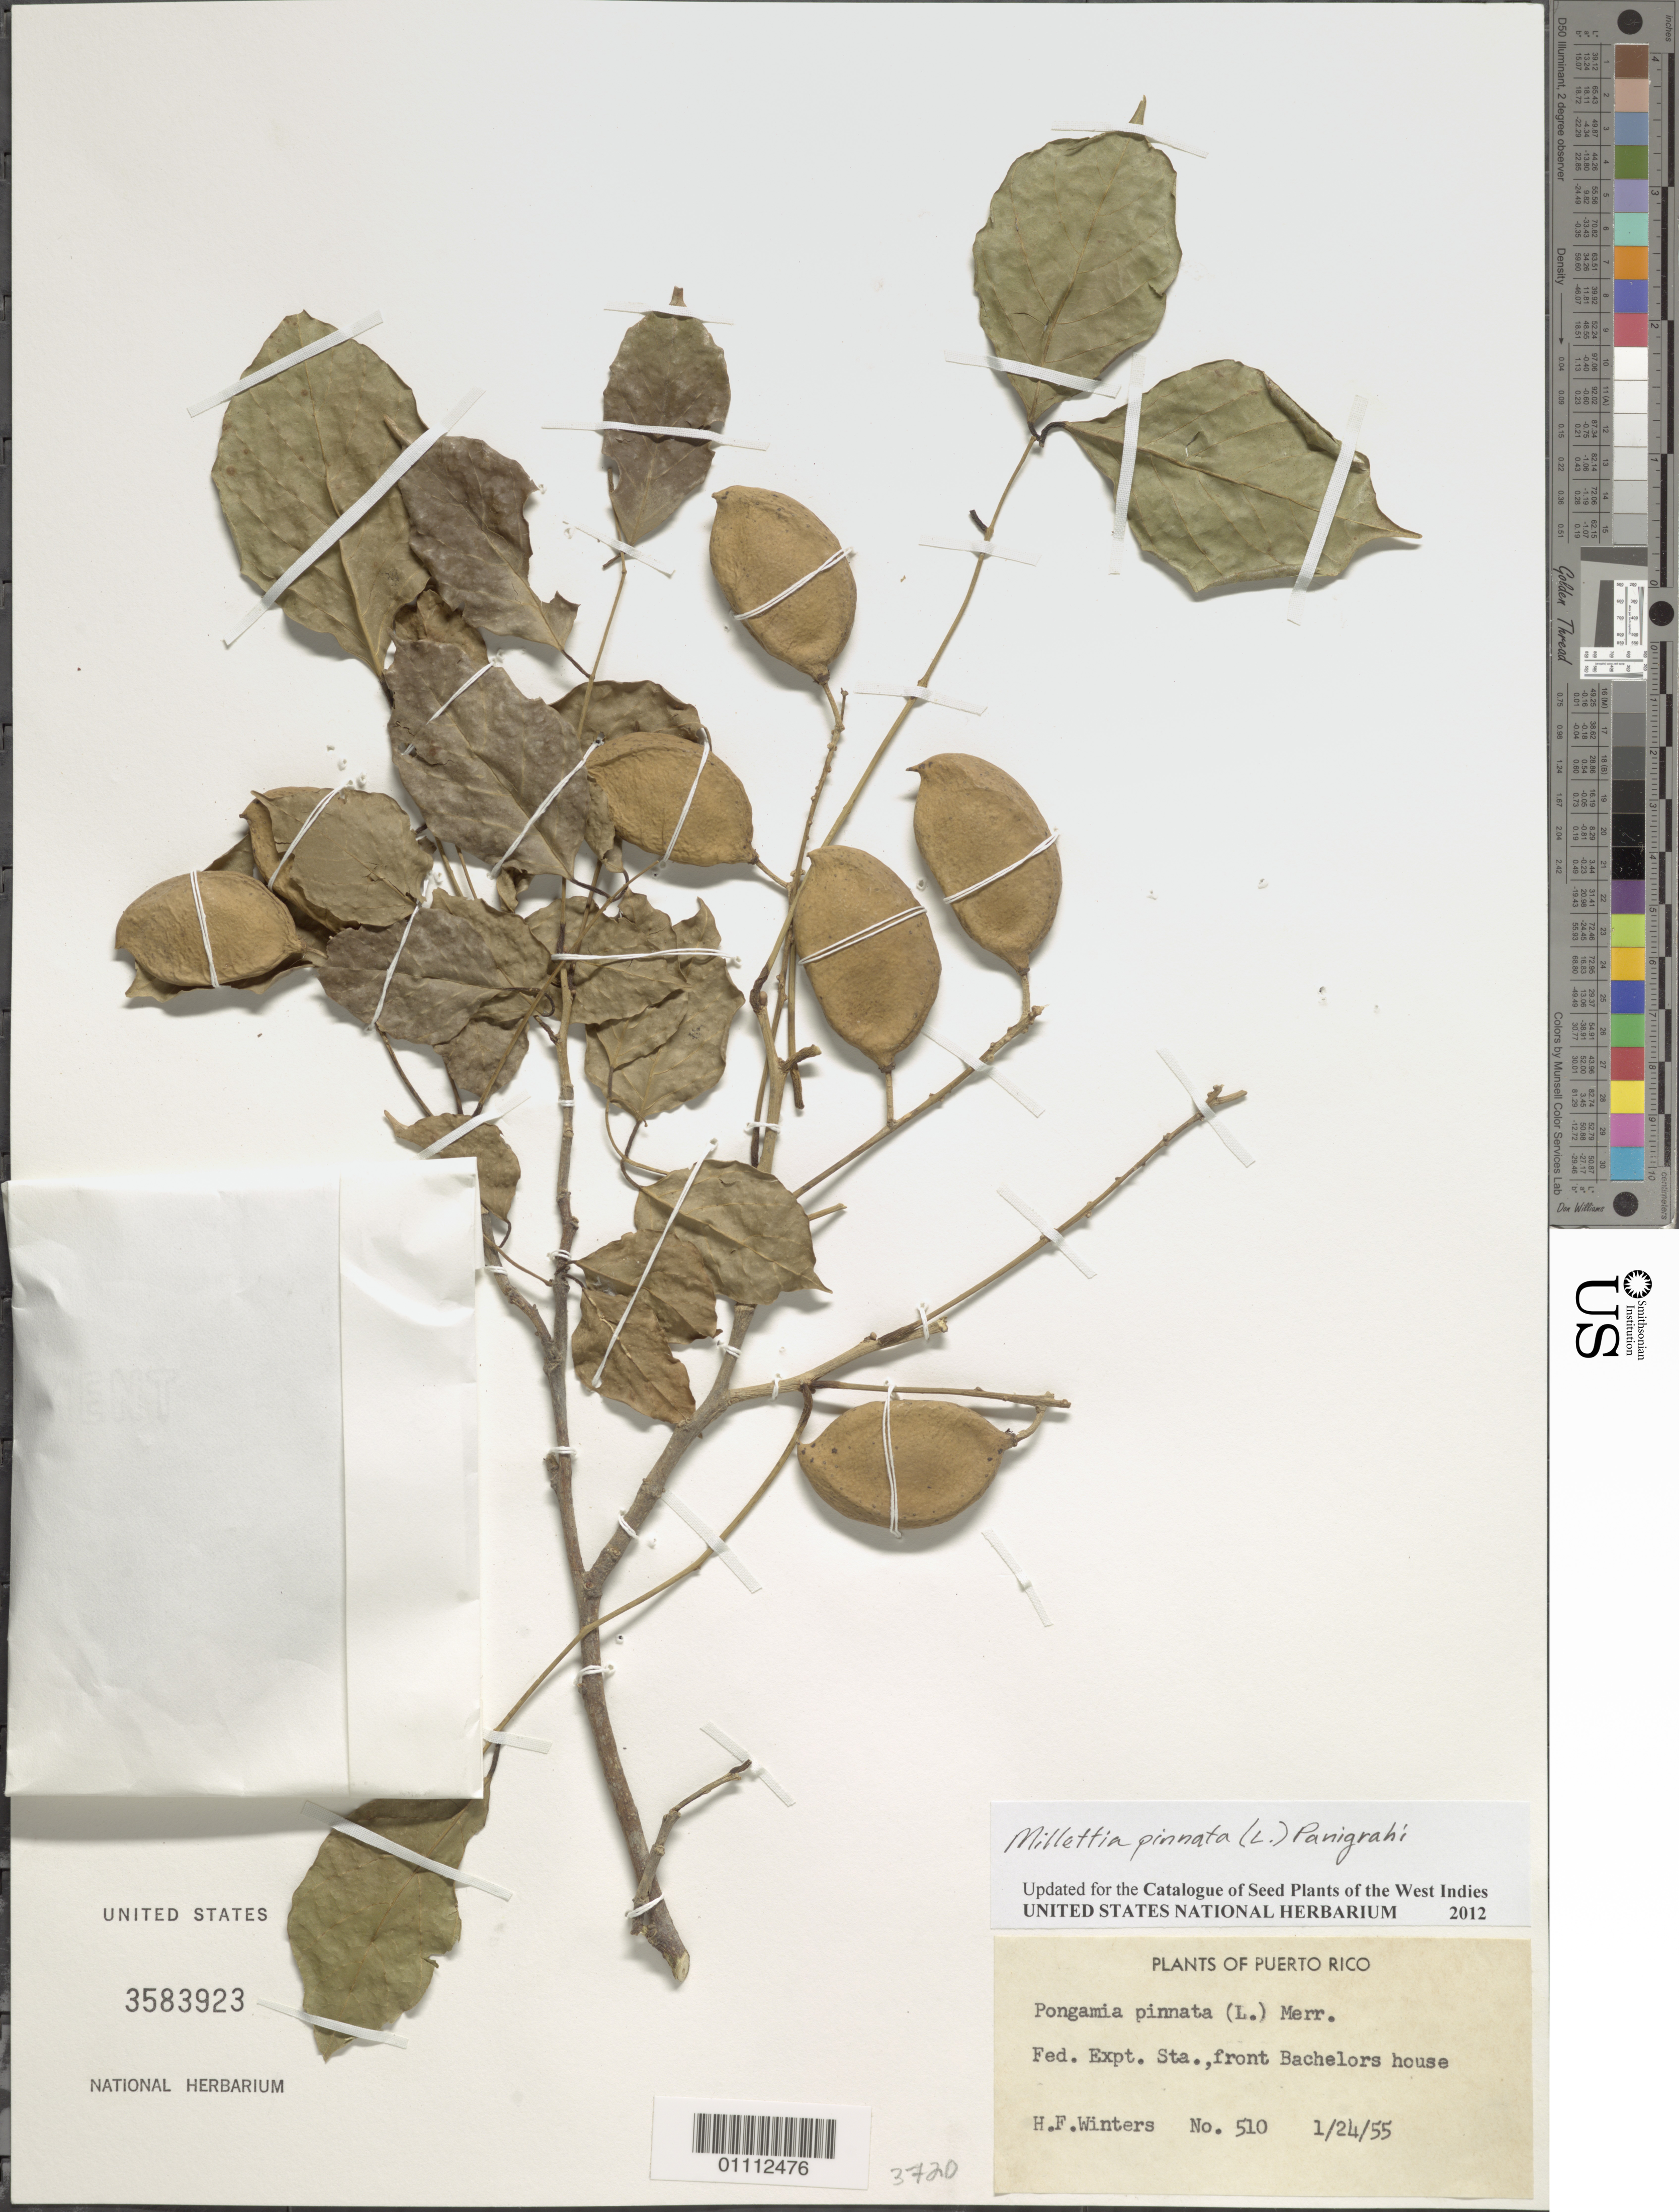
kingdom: Plantae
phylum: Tracheophyta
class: Magnoliopsida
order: Fabales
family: Fabaceae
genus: Millettia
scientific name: Millettia pinnata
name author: (L.) Panigrahi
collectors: H. Winters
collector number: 510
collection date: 1955-01-24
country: Puerto Rico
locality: Fed. Exp. Station, Mayaguez. In front of Bachelors house.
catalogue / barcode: US 3583923